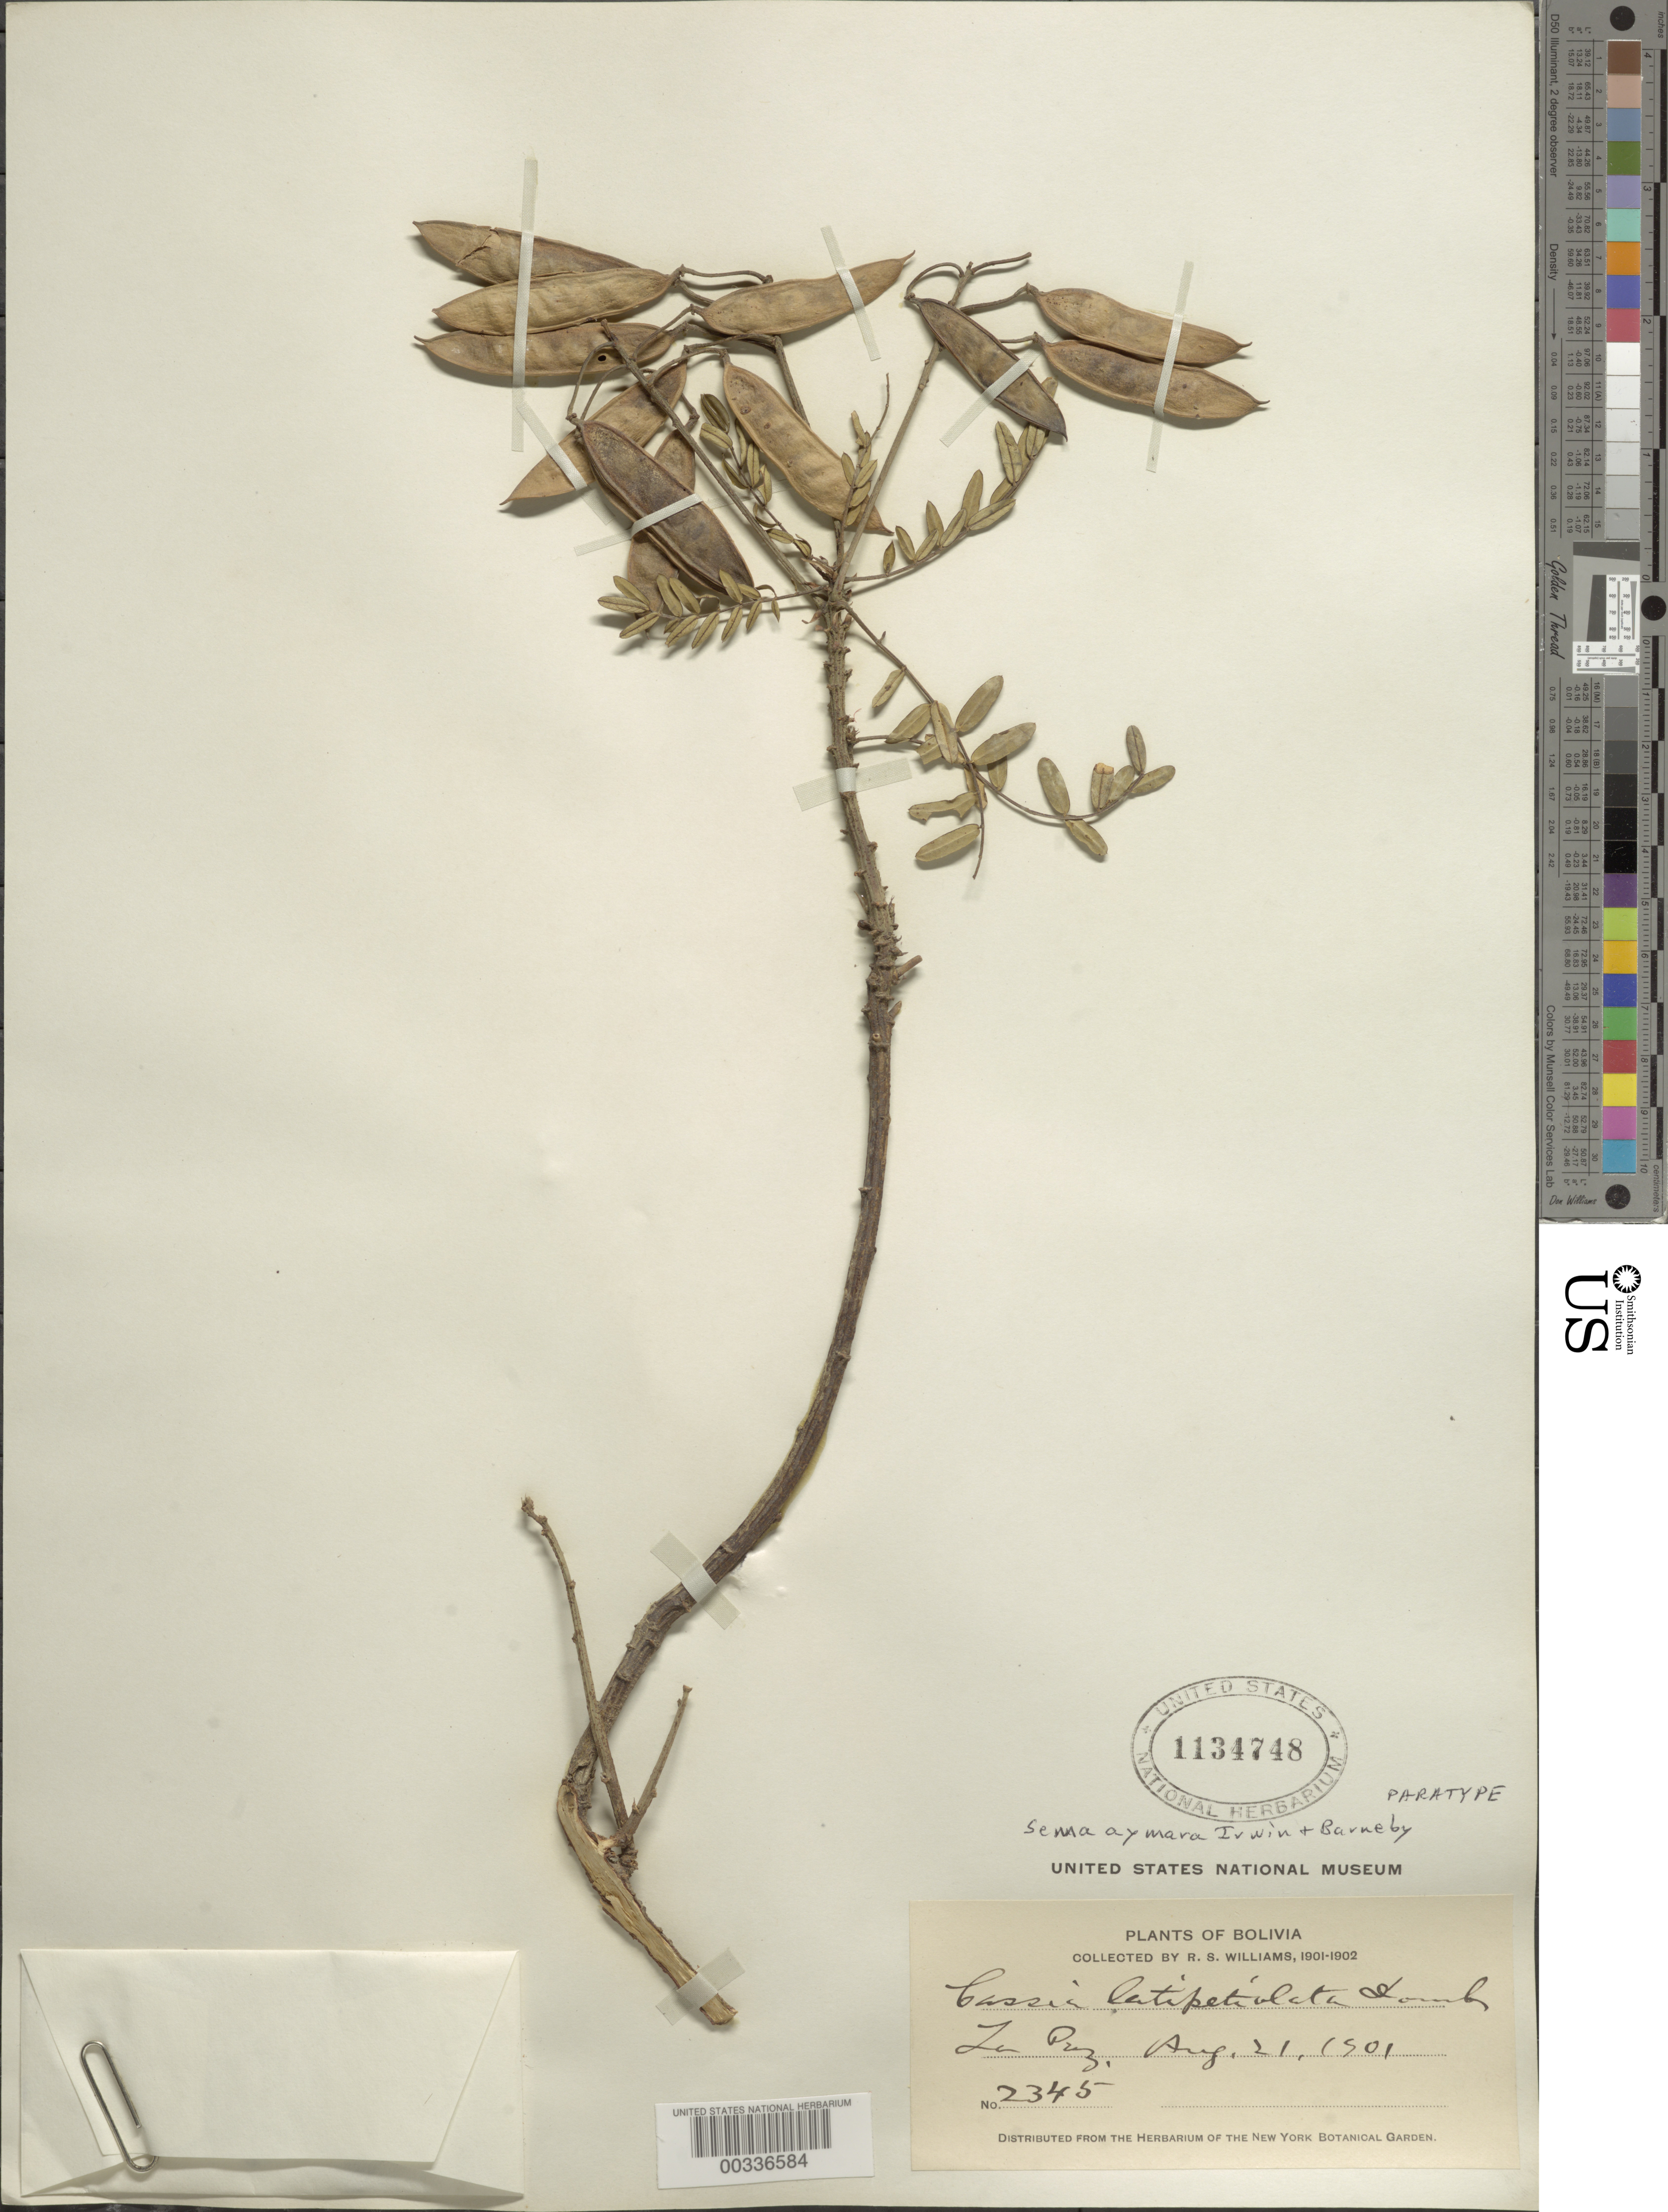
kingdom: Plantae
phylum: Tracheophyta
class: Magnoliopsida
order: Fabales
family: Fabaceae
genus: Senna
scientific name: Senna aymara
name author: H.S. Irwin & Barneby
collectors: R. S. Williams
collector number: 2345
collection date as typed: Aug. 21, 1901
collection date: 1901-08-21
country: Bolivia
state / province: La Paz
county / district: Murillo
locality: La Paz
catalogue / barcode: US 1134748